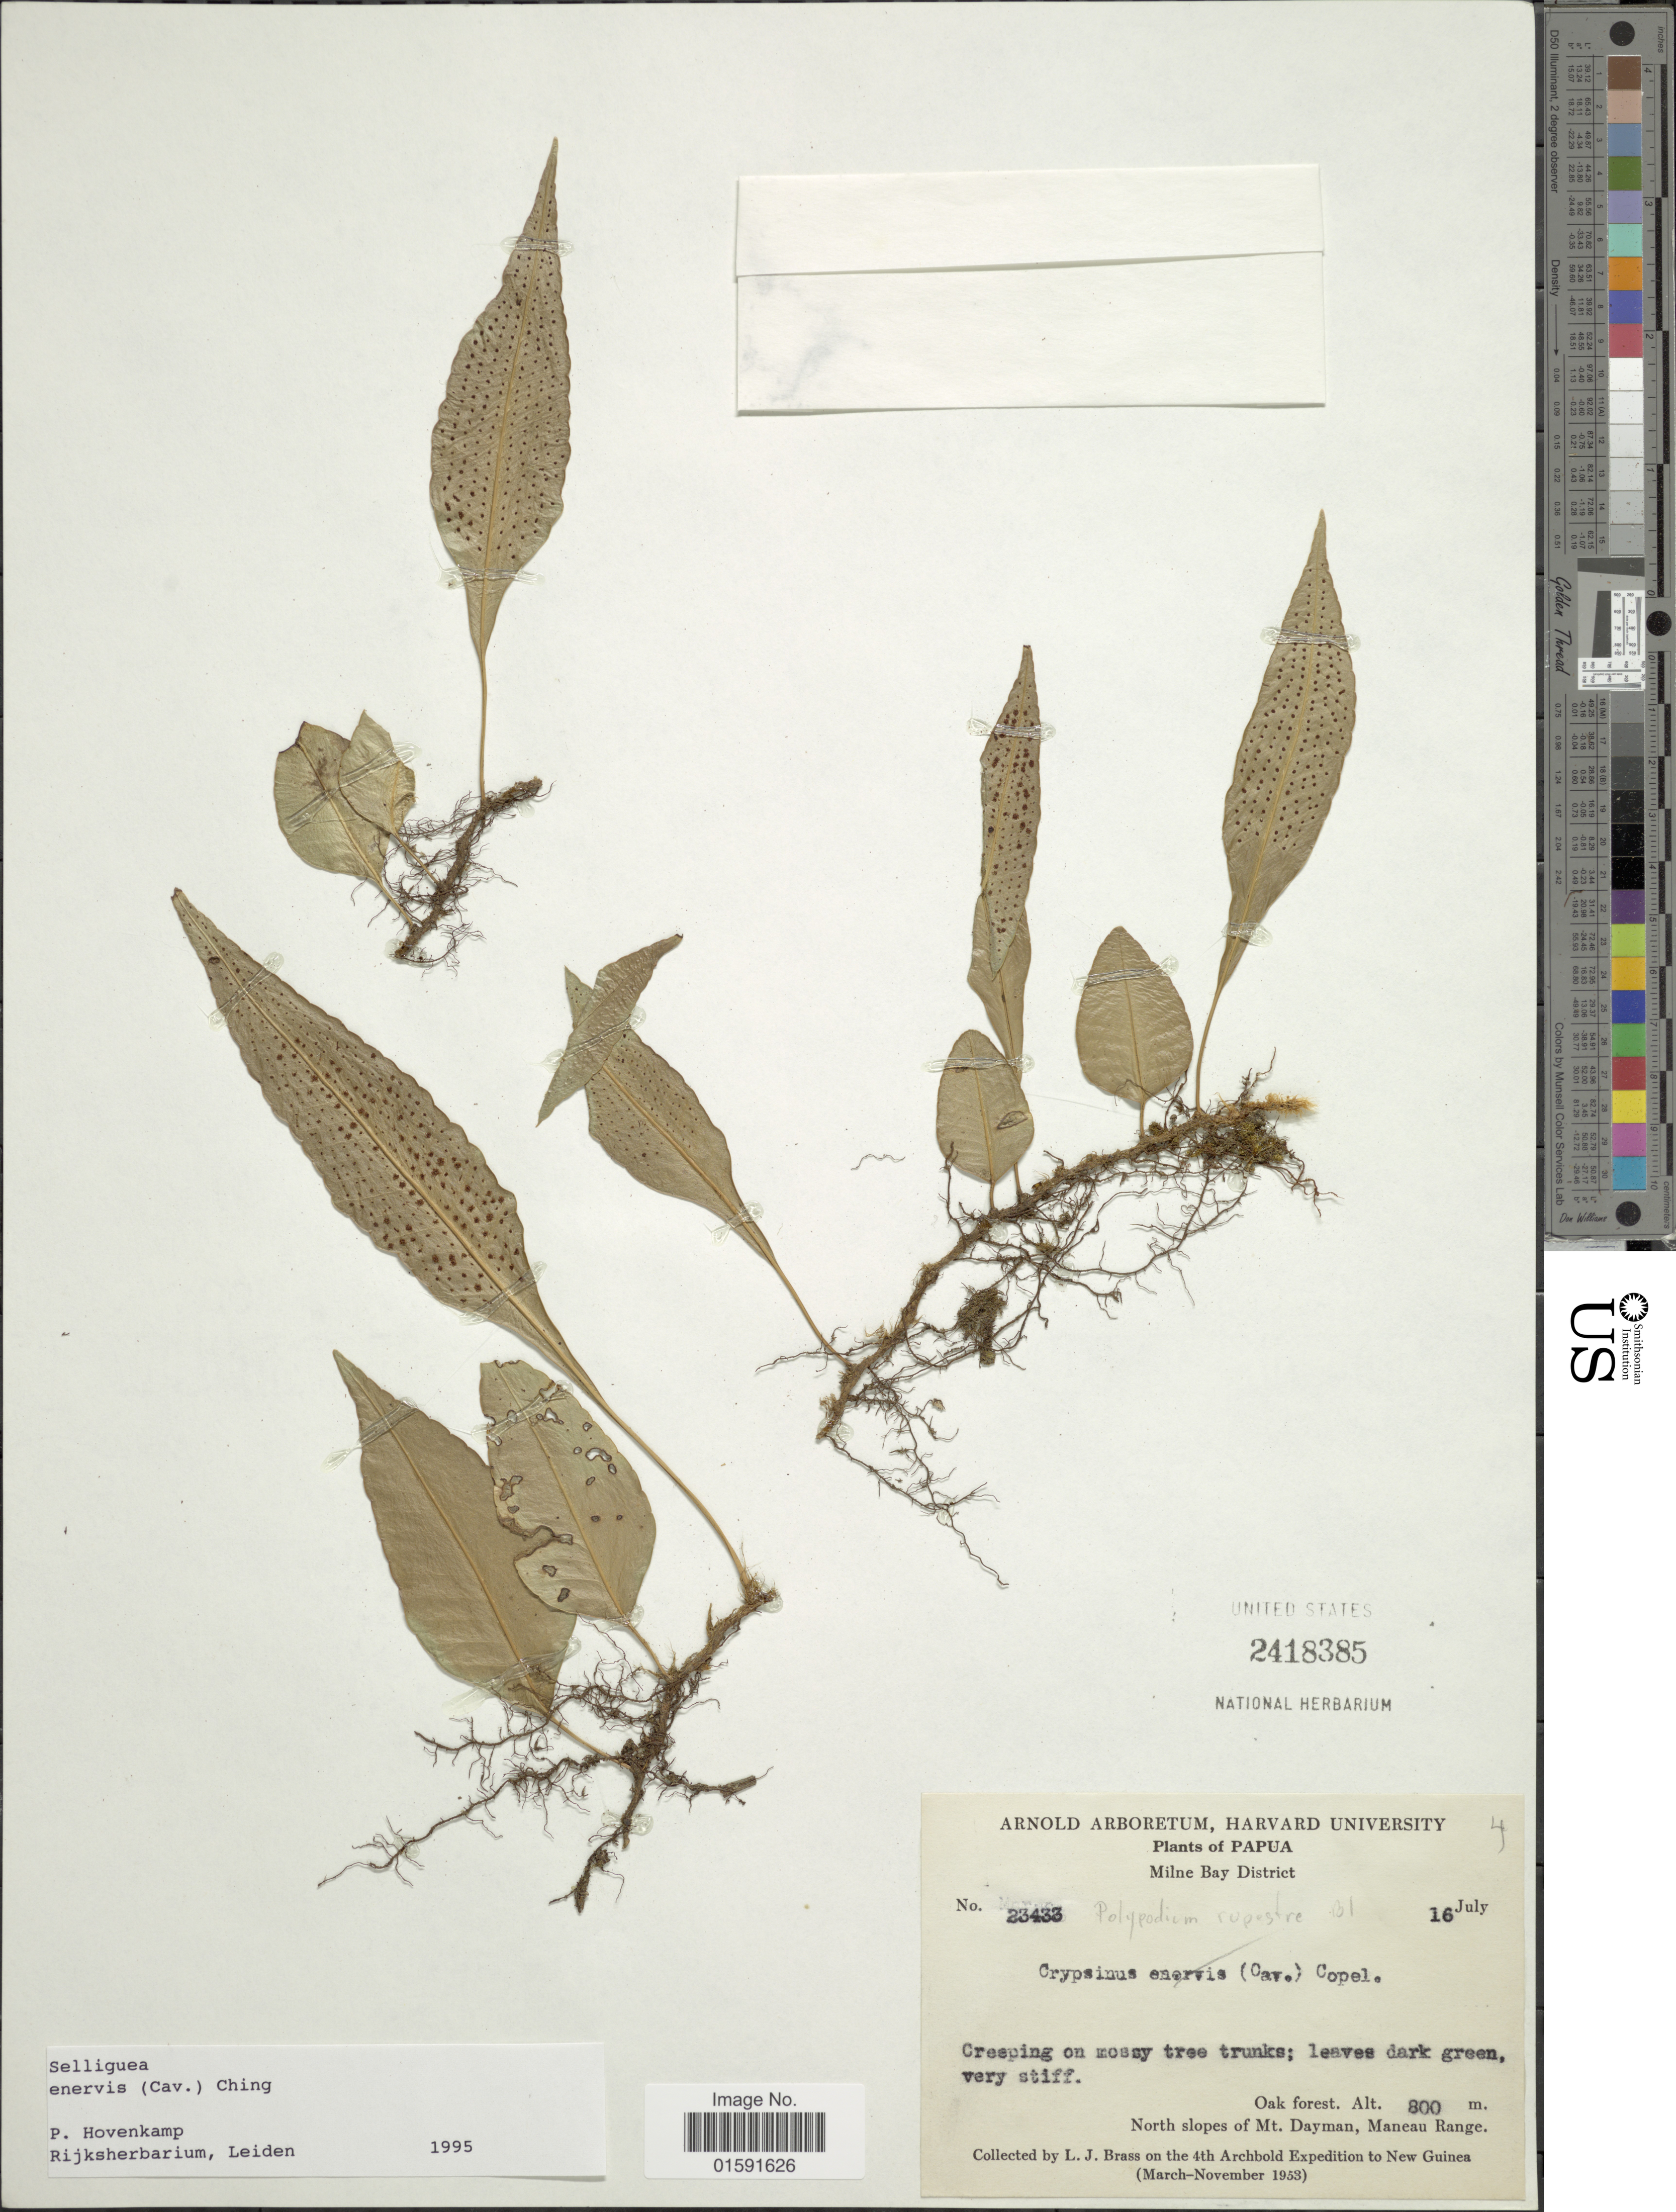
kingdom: Plantae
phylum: Tracheophyta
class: Polypodiopsida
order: Polypodiales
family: Polypodiaceae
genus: Selliguea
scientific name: Selliguea enervis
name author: (Cav.) Ching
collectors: L. J. Brass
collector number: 23433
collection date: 1953-07-16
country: Papua New Guinea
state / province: Milne Bay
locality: Papua, Oak forest, North slopes of Mt. Dayman, Maneau Range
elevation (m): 800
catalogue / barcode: US 2418385